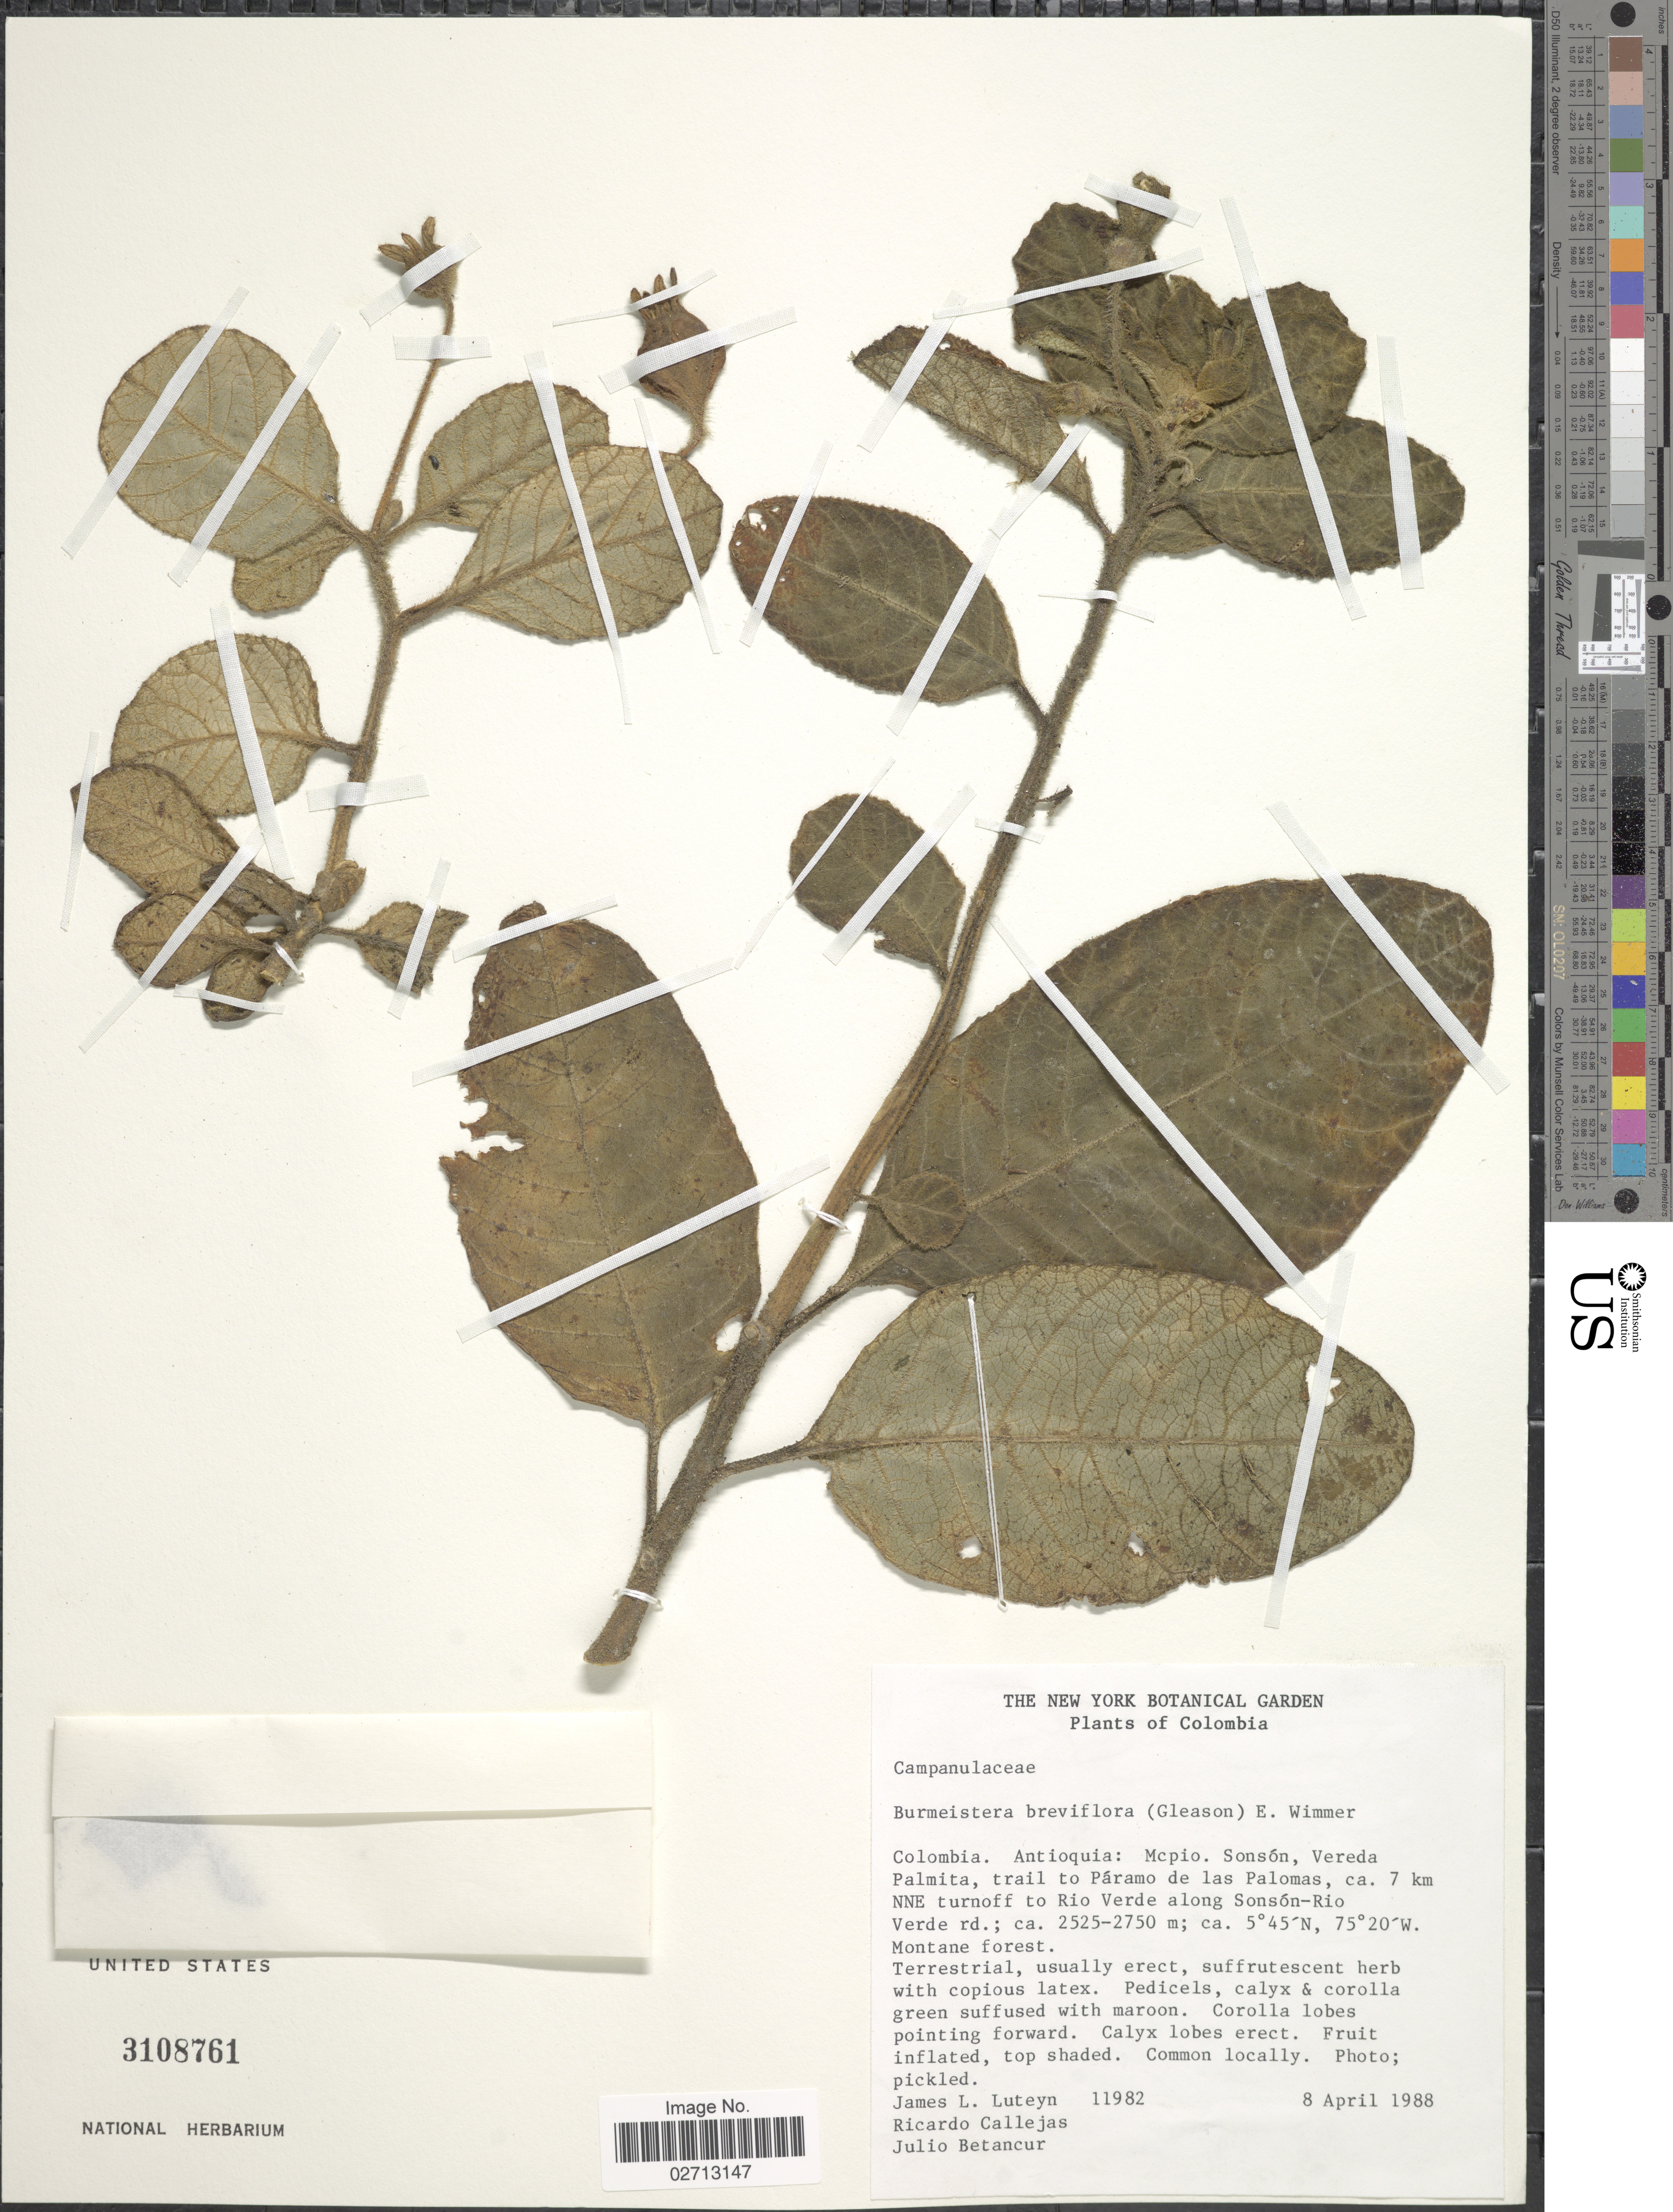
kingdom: Plantae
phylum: Tracheophyta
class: Magnoliopsida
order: Asterales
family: Campanulaceae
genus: Burmeistera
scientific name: Burmeistera breviflora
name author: (Gleason) E. Wimm.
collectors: J. L. Luteyn, R. Callejas & J. Betancur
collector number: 11982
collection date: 1988-04-08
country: Colombia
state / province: Antioquia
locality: Mcpio. Sonson, Vereda Palmita, trail to Paramo de las Palomas, ca. 7 km NNE turnoff to Rio Verde along Sonson-Rio Verde rd.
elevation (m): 2525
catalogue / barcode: US 3108761